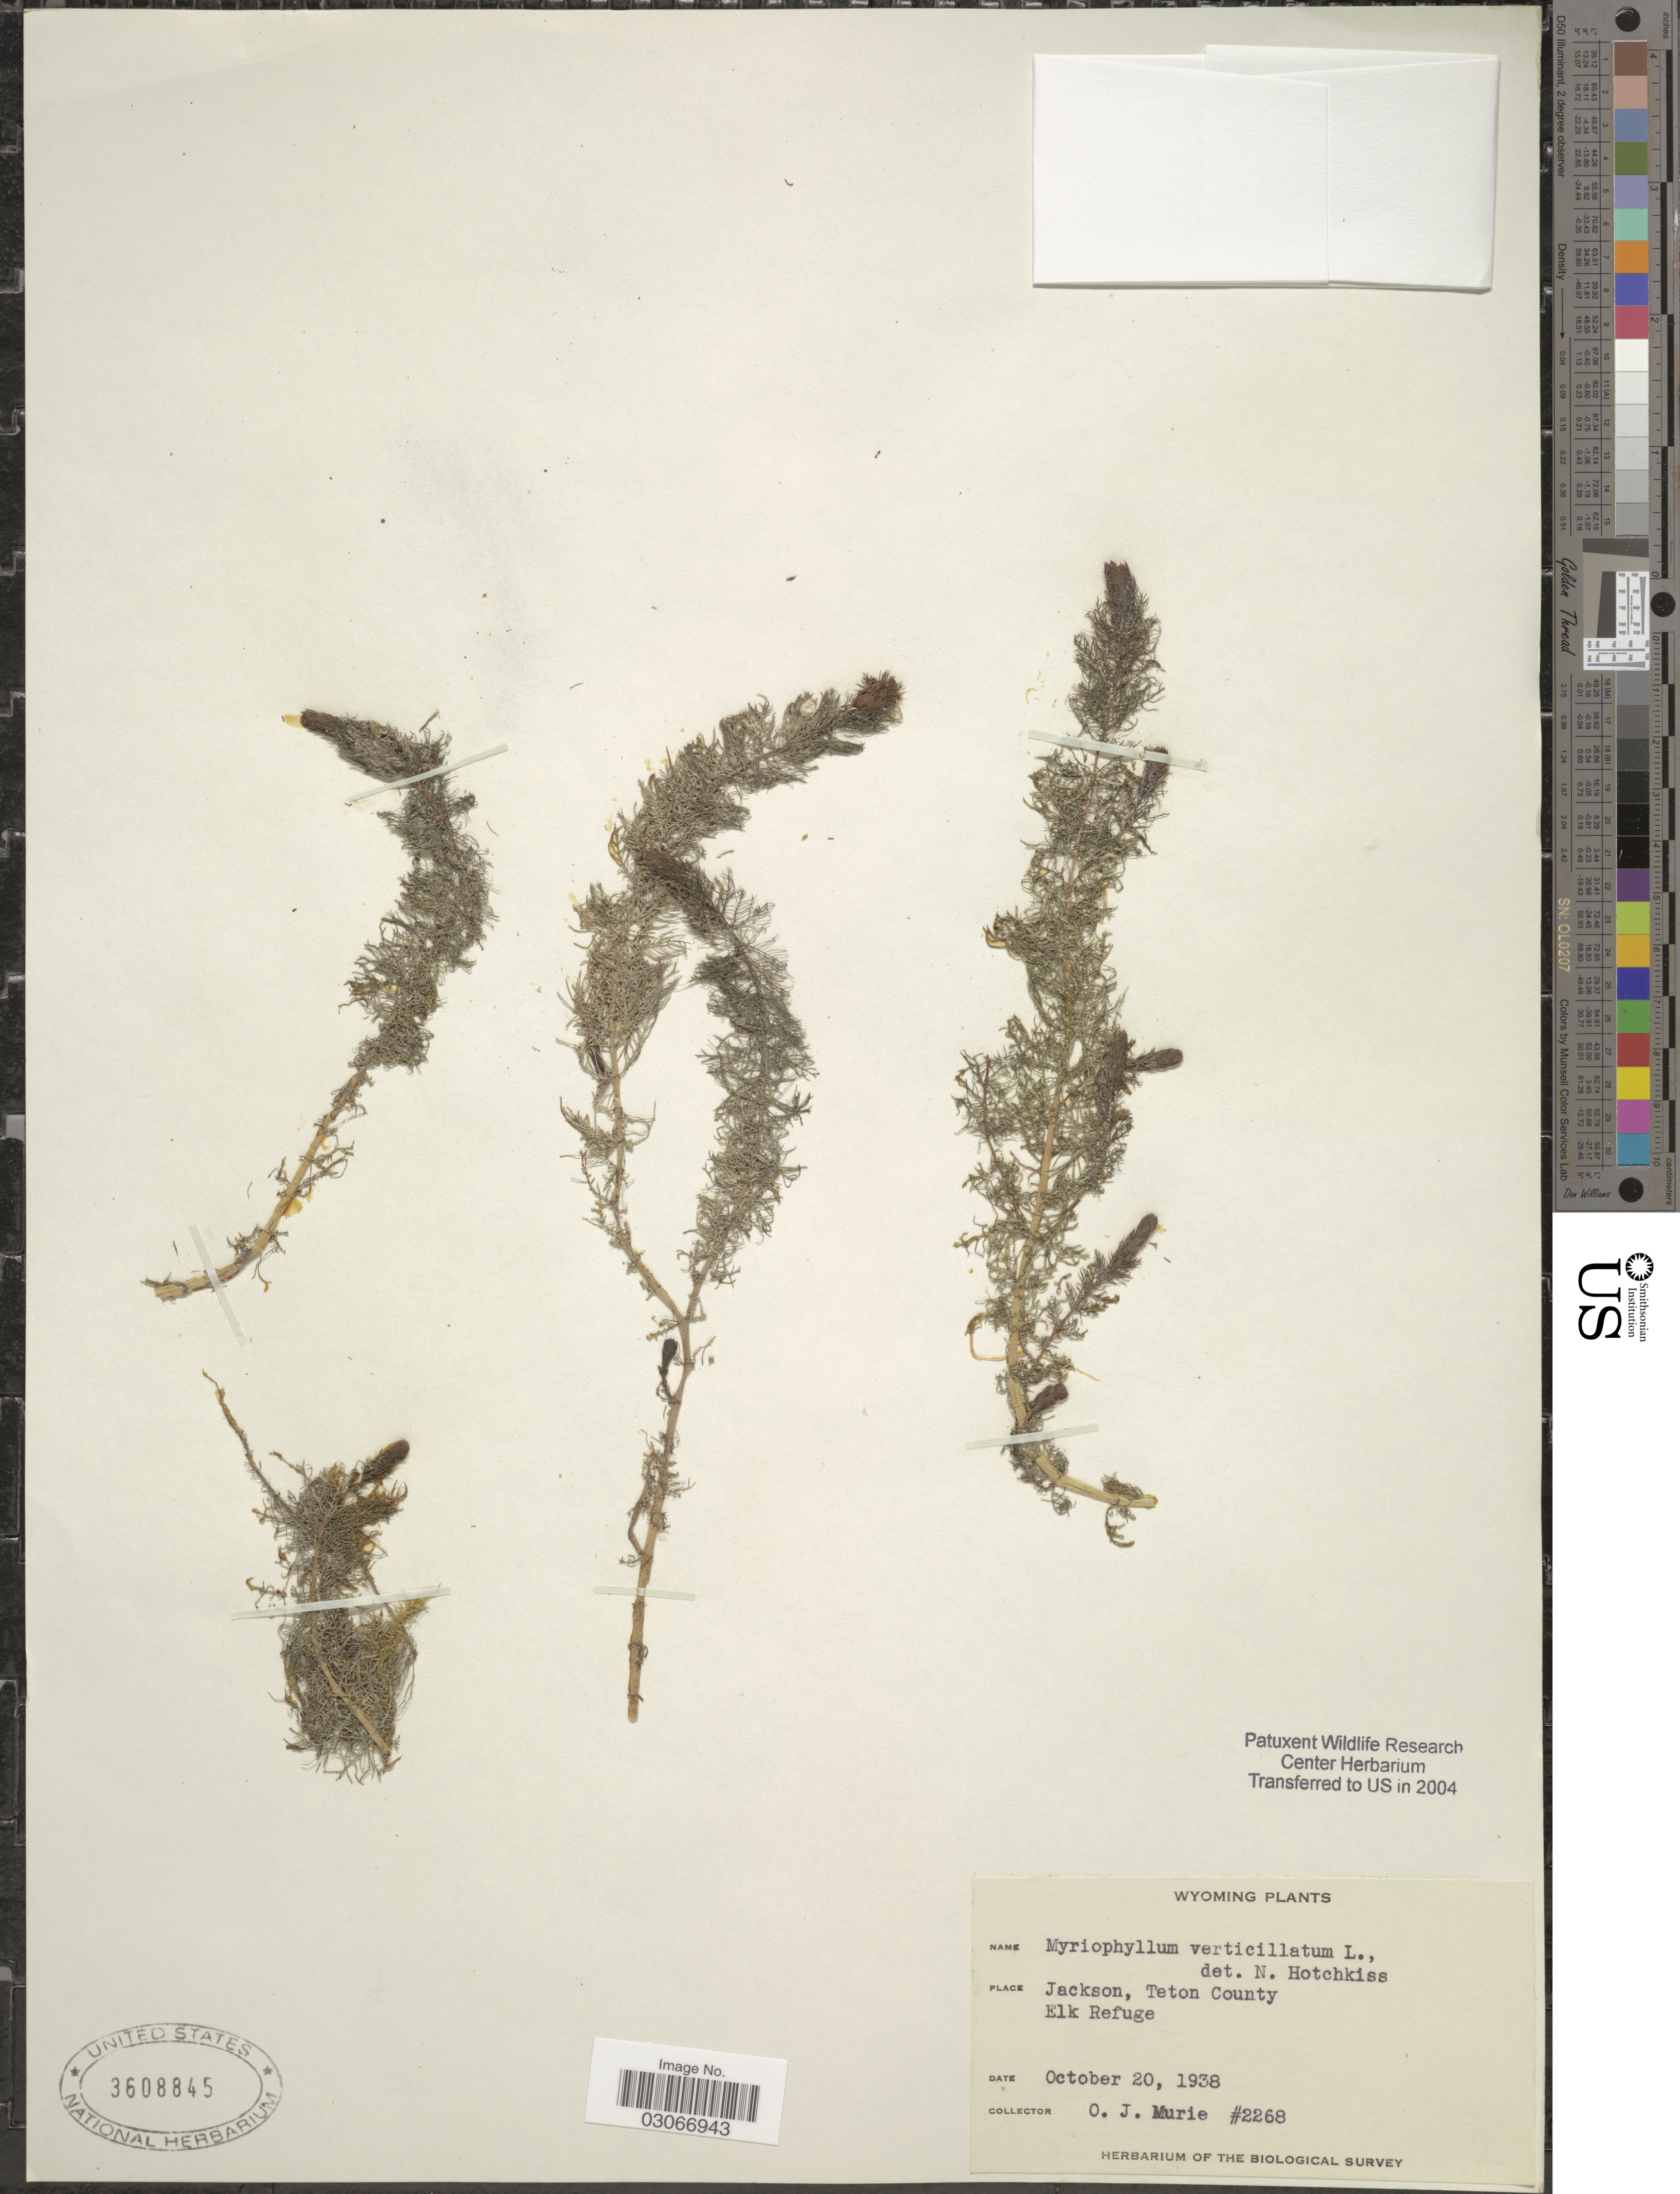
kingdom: Plantae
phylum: Tracheophyta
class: Magnoliopsida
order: Saxifragales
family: Haloragaceae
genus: Myriophyllum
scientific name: Myriophyllum verticillatum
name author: L.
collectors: O. Murie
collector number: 2268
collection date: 1938-10-20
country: United States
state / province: Wyoming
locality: Jackson, Teton County. Elk Refuge.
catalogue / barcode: US 3608845